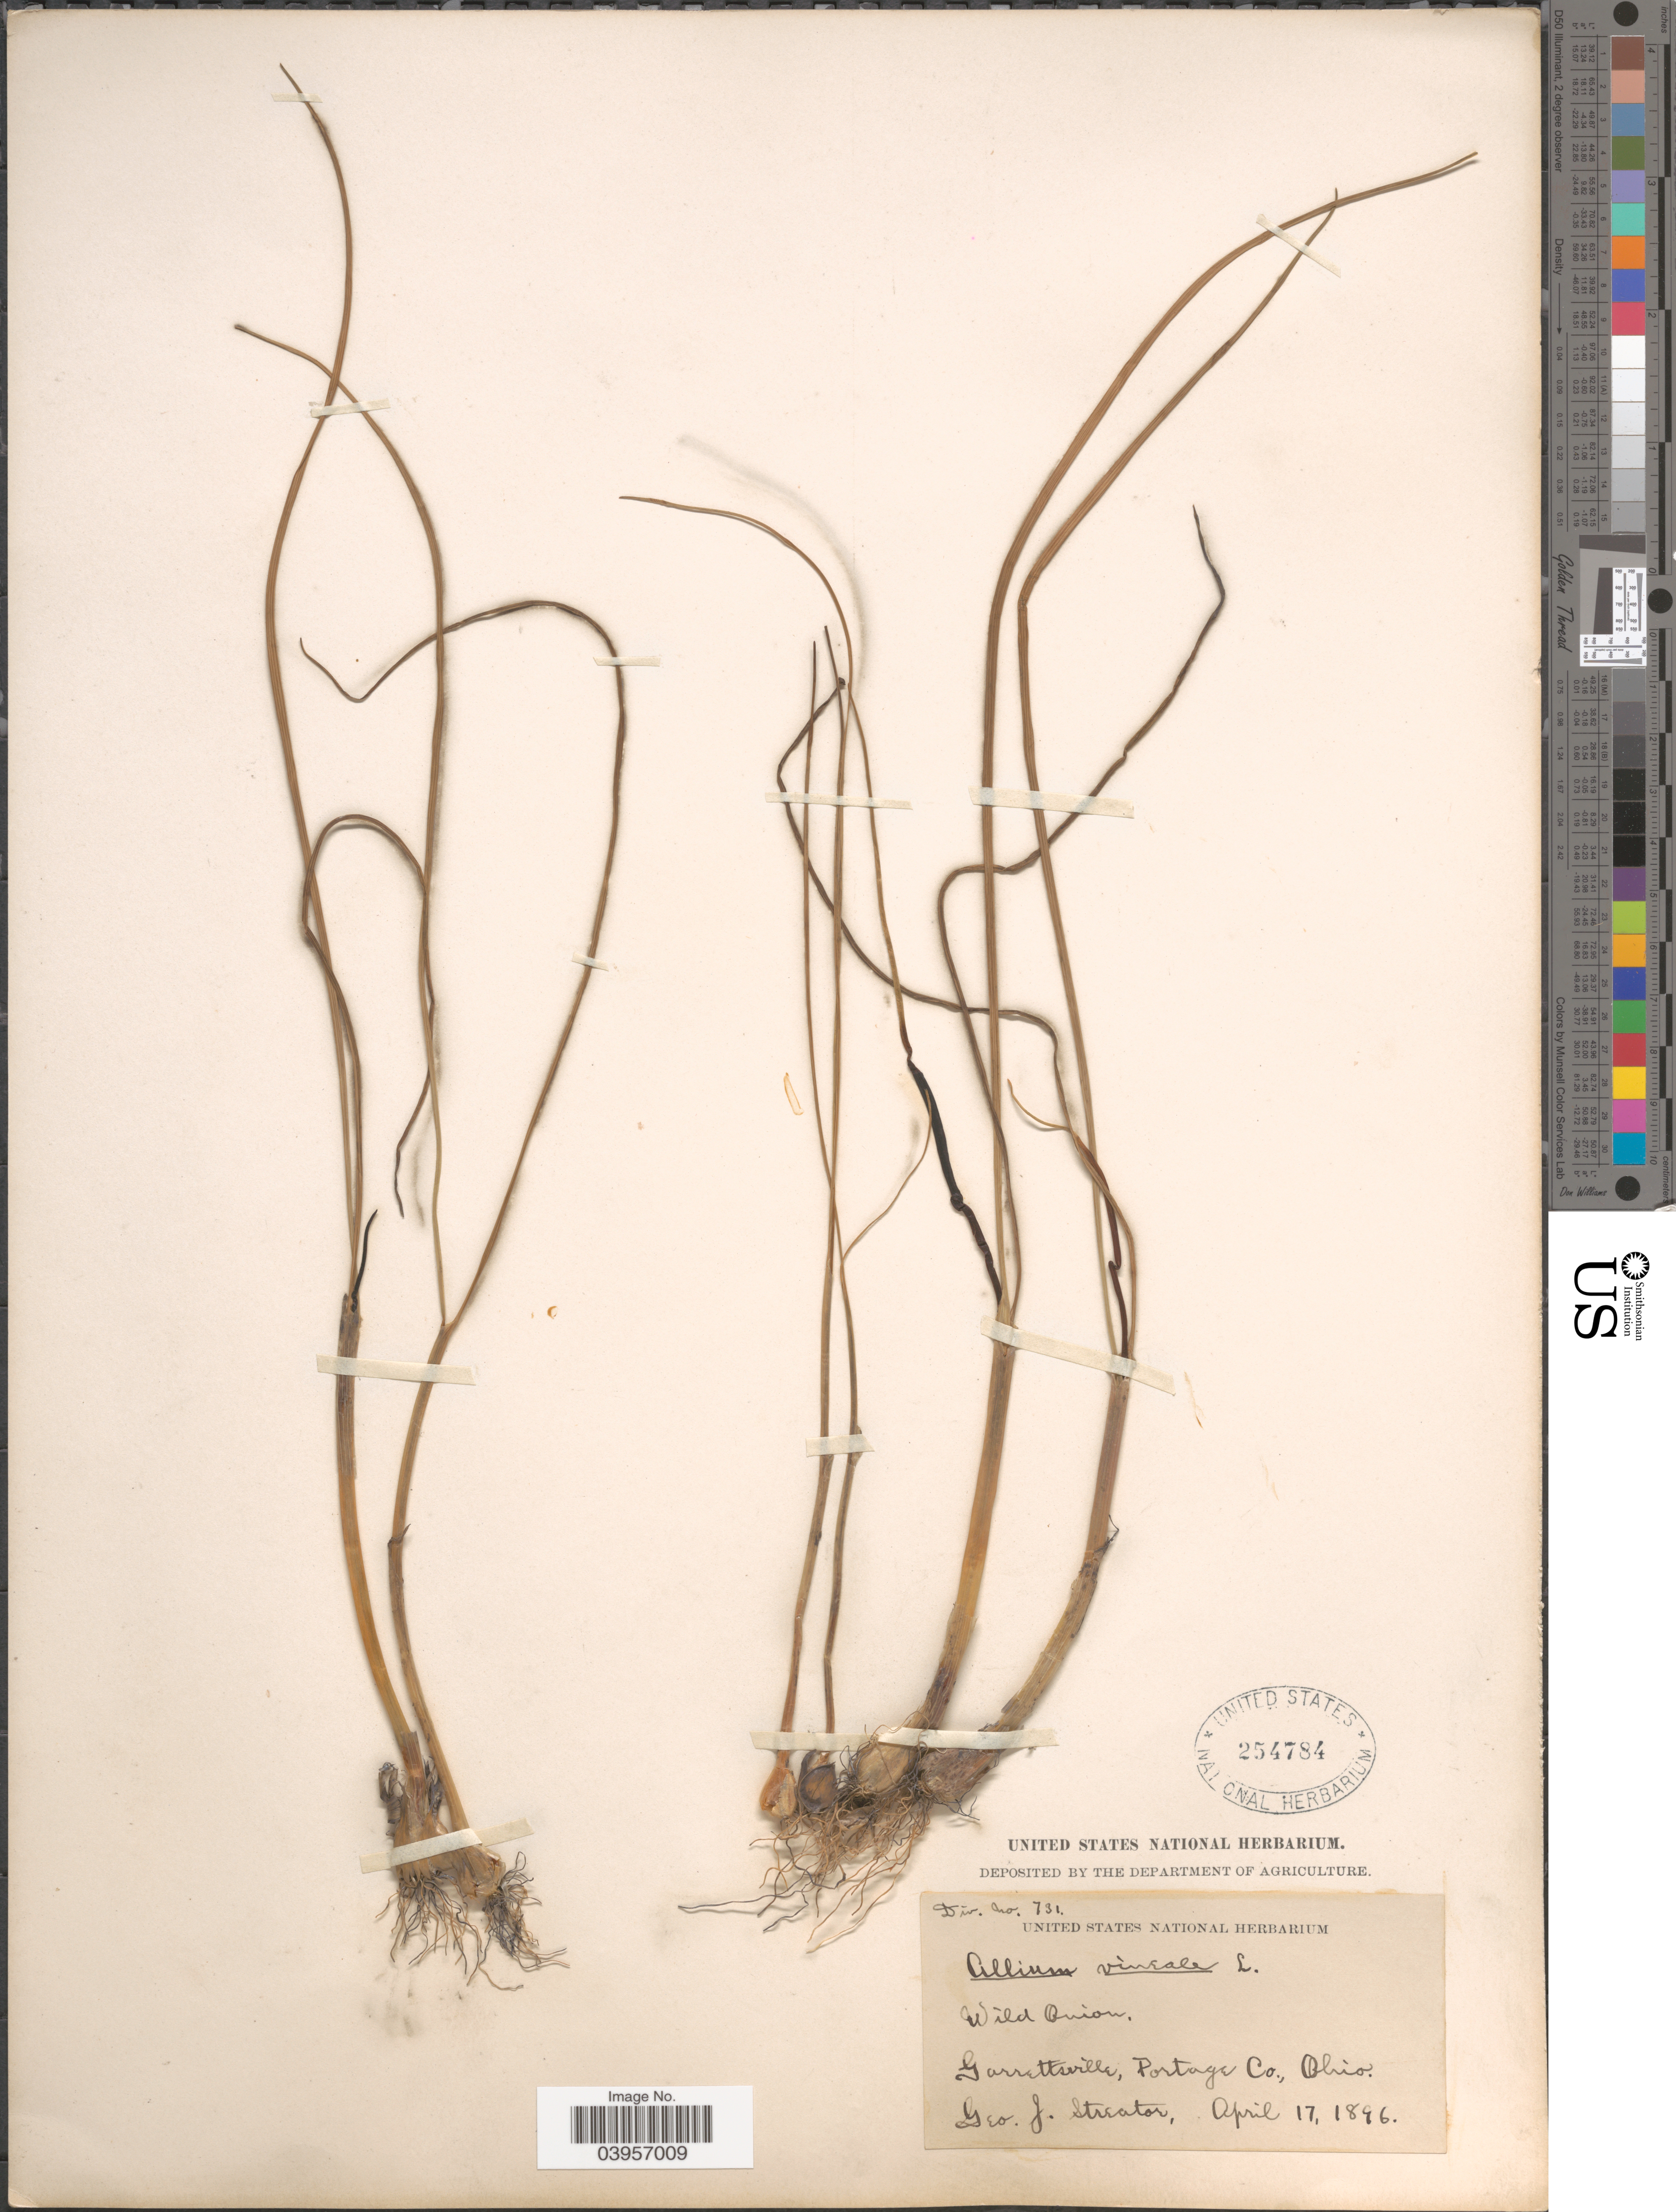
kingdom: Plantae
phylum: Tracheophyta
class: Liliopsida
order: Asparagales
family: Amaryllidaceae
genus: Allium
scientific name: Allium vineale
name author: L.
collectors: G. Streator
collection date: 1896-04-17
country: United States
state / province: Ohio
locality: Wild Onion. Garrettsville, Portage Co.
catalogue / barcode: US 254784